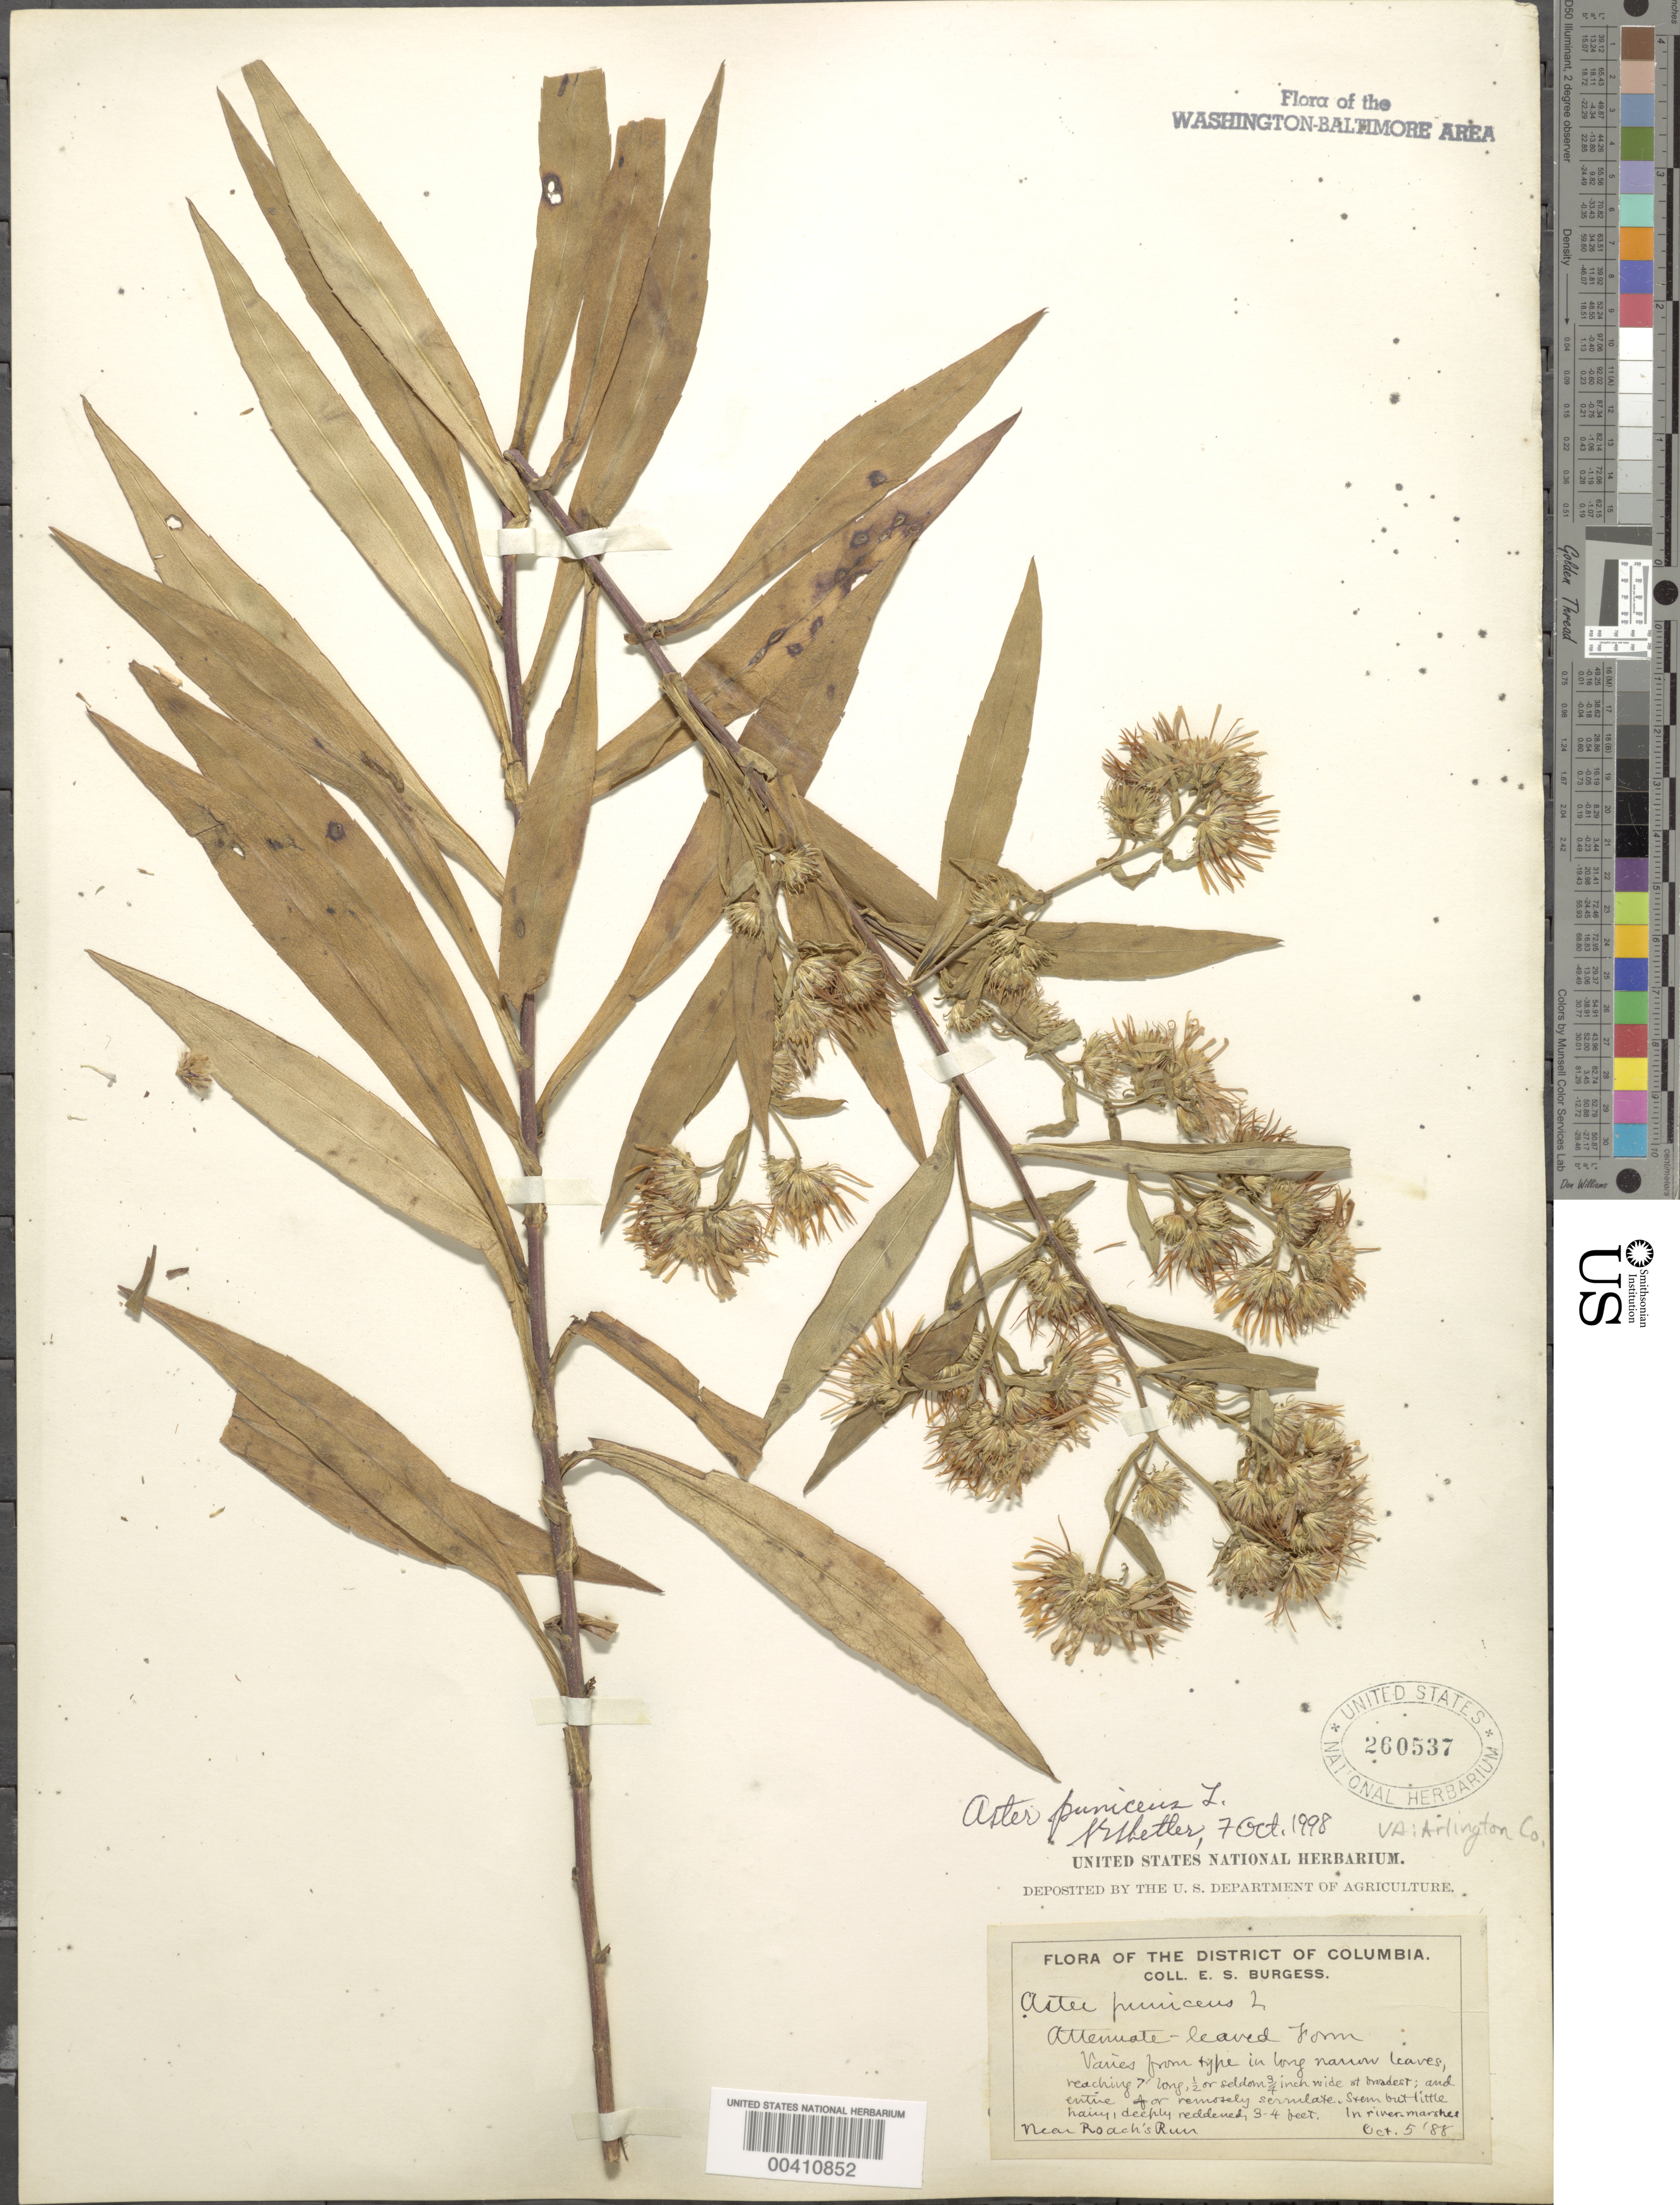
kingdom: Plantae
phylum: Tracheophyta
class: Magnoliopsida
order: Asterales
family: Asteraceae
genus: Symphyotrichum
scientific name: Symphyotrichum puniceum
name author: (L.) Á. Löve & D. Löve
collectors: E. Burgess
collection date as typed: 05 Oct 1888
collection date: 1888-10-05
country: United States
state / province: Virginia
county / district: Arlington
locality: Roachs Run vicinity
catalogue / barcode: US 260537